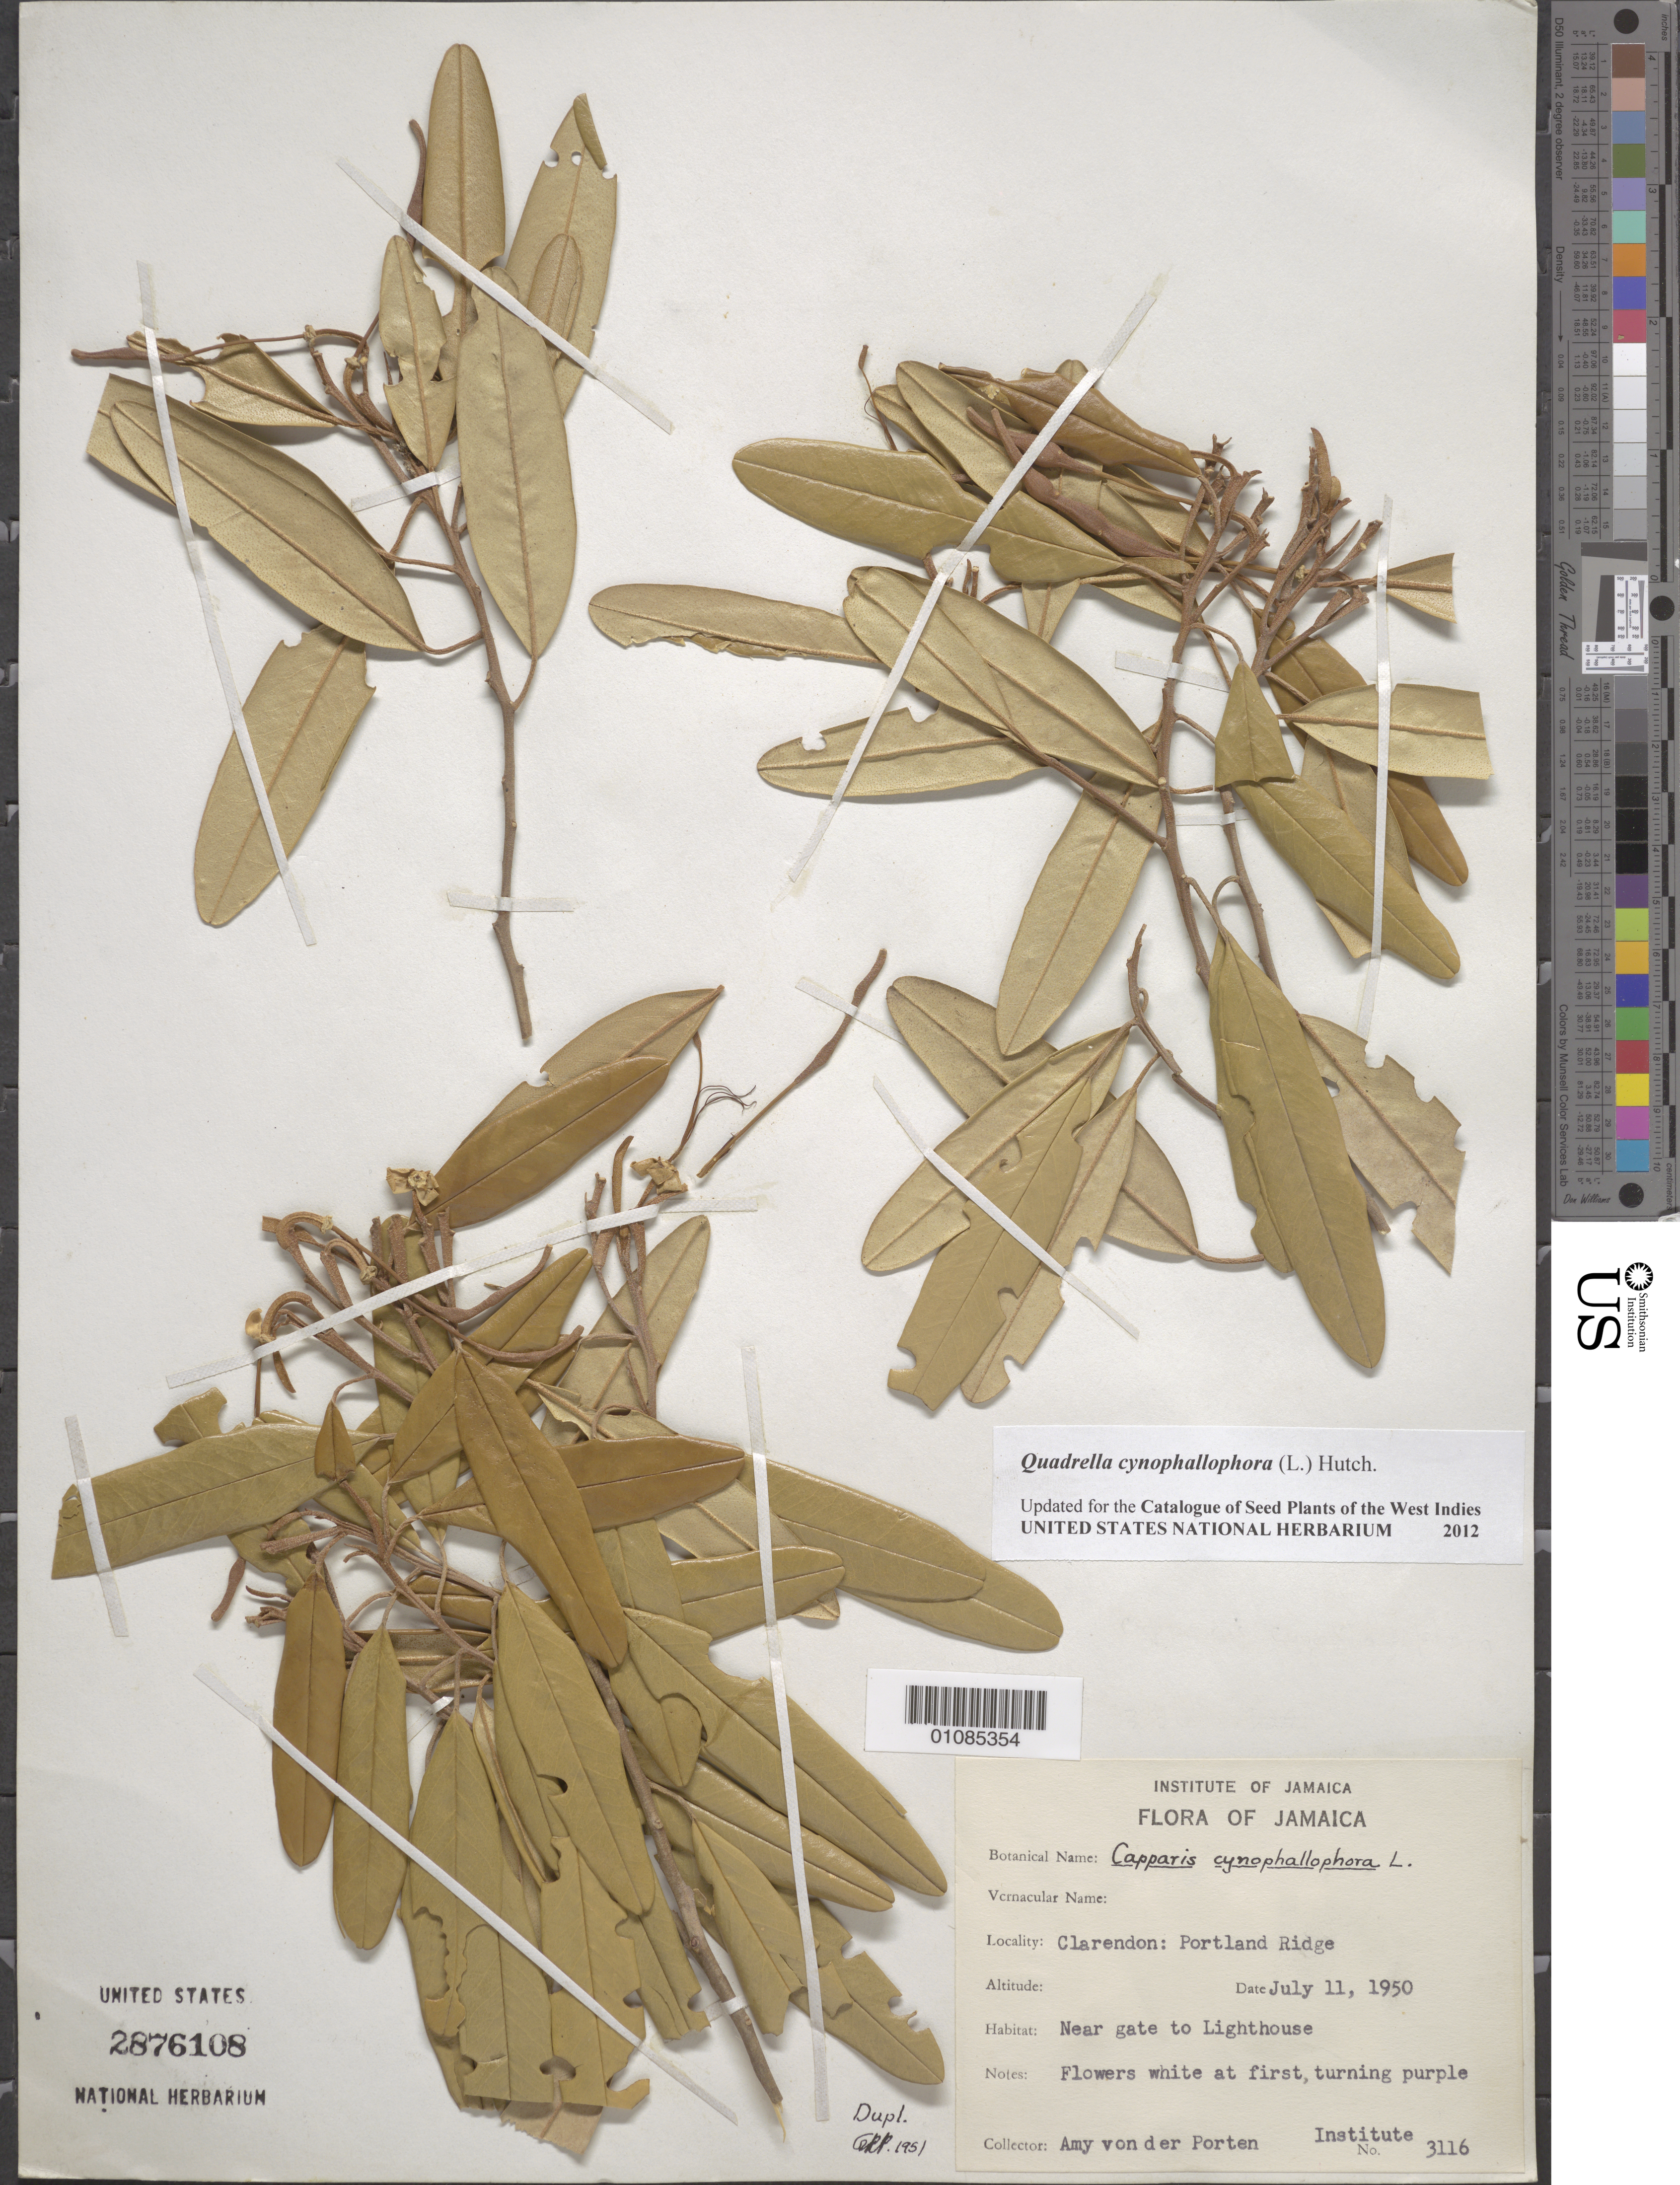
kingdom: Plantae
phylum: Tracheophyta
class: Magnoliopsida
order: Brassicales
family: Capparaceae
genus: Quadrella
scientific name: Quadrella cynophallophora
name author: (L.) Hutch.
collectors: A. von der Porten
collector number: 3116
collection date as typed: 11 Jul 1950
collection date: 1950-07-11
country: Jamaica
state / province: Clarendon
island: Jamaica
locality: Clarendon: Portland Ridge. Near gate to Lighthouse.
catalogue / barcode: US 2876108